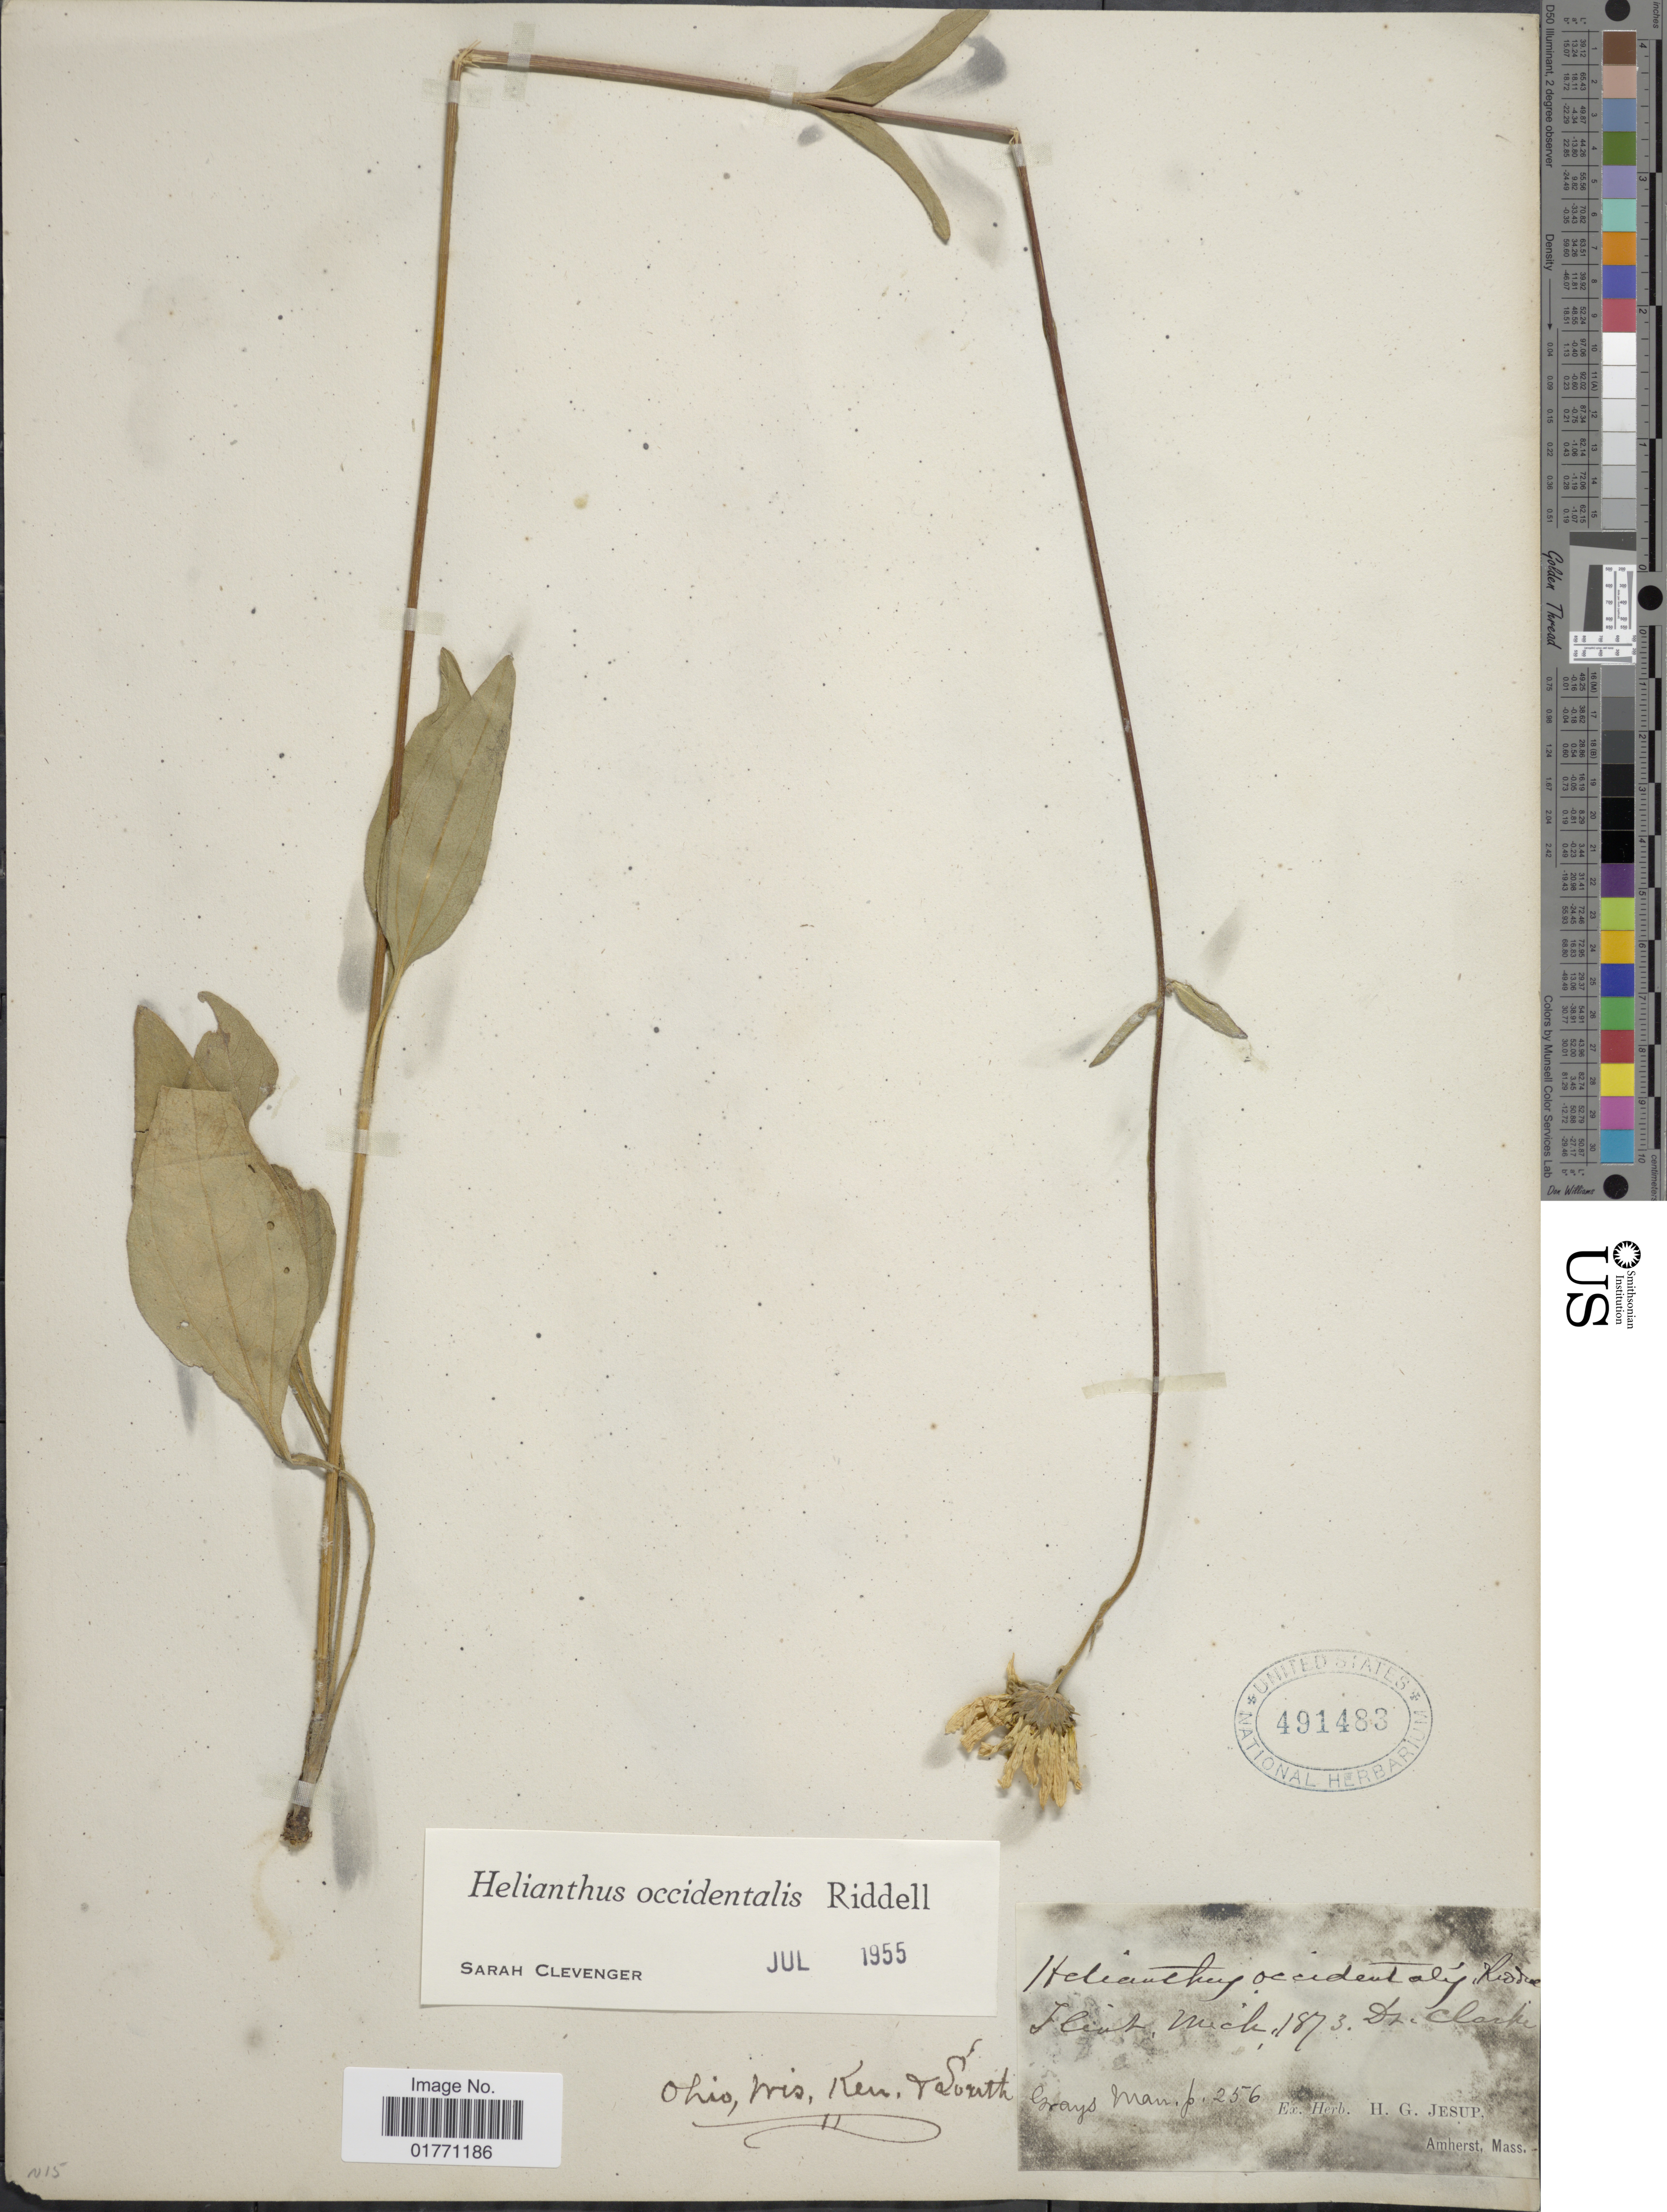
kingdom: Plantae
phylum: Tracheophyta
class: Magnoliopsida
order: Asterales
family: Asteraceae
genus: Helianthus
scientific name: Helianthus occidentalis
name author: Riddell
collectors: Clarke, --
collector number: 256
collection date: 1873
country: United States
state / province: Michigan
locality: Flint, Mich.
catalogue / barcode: US 491483